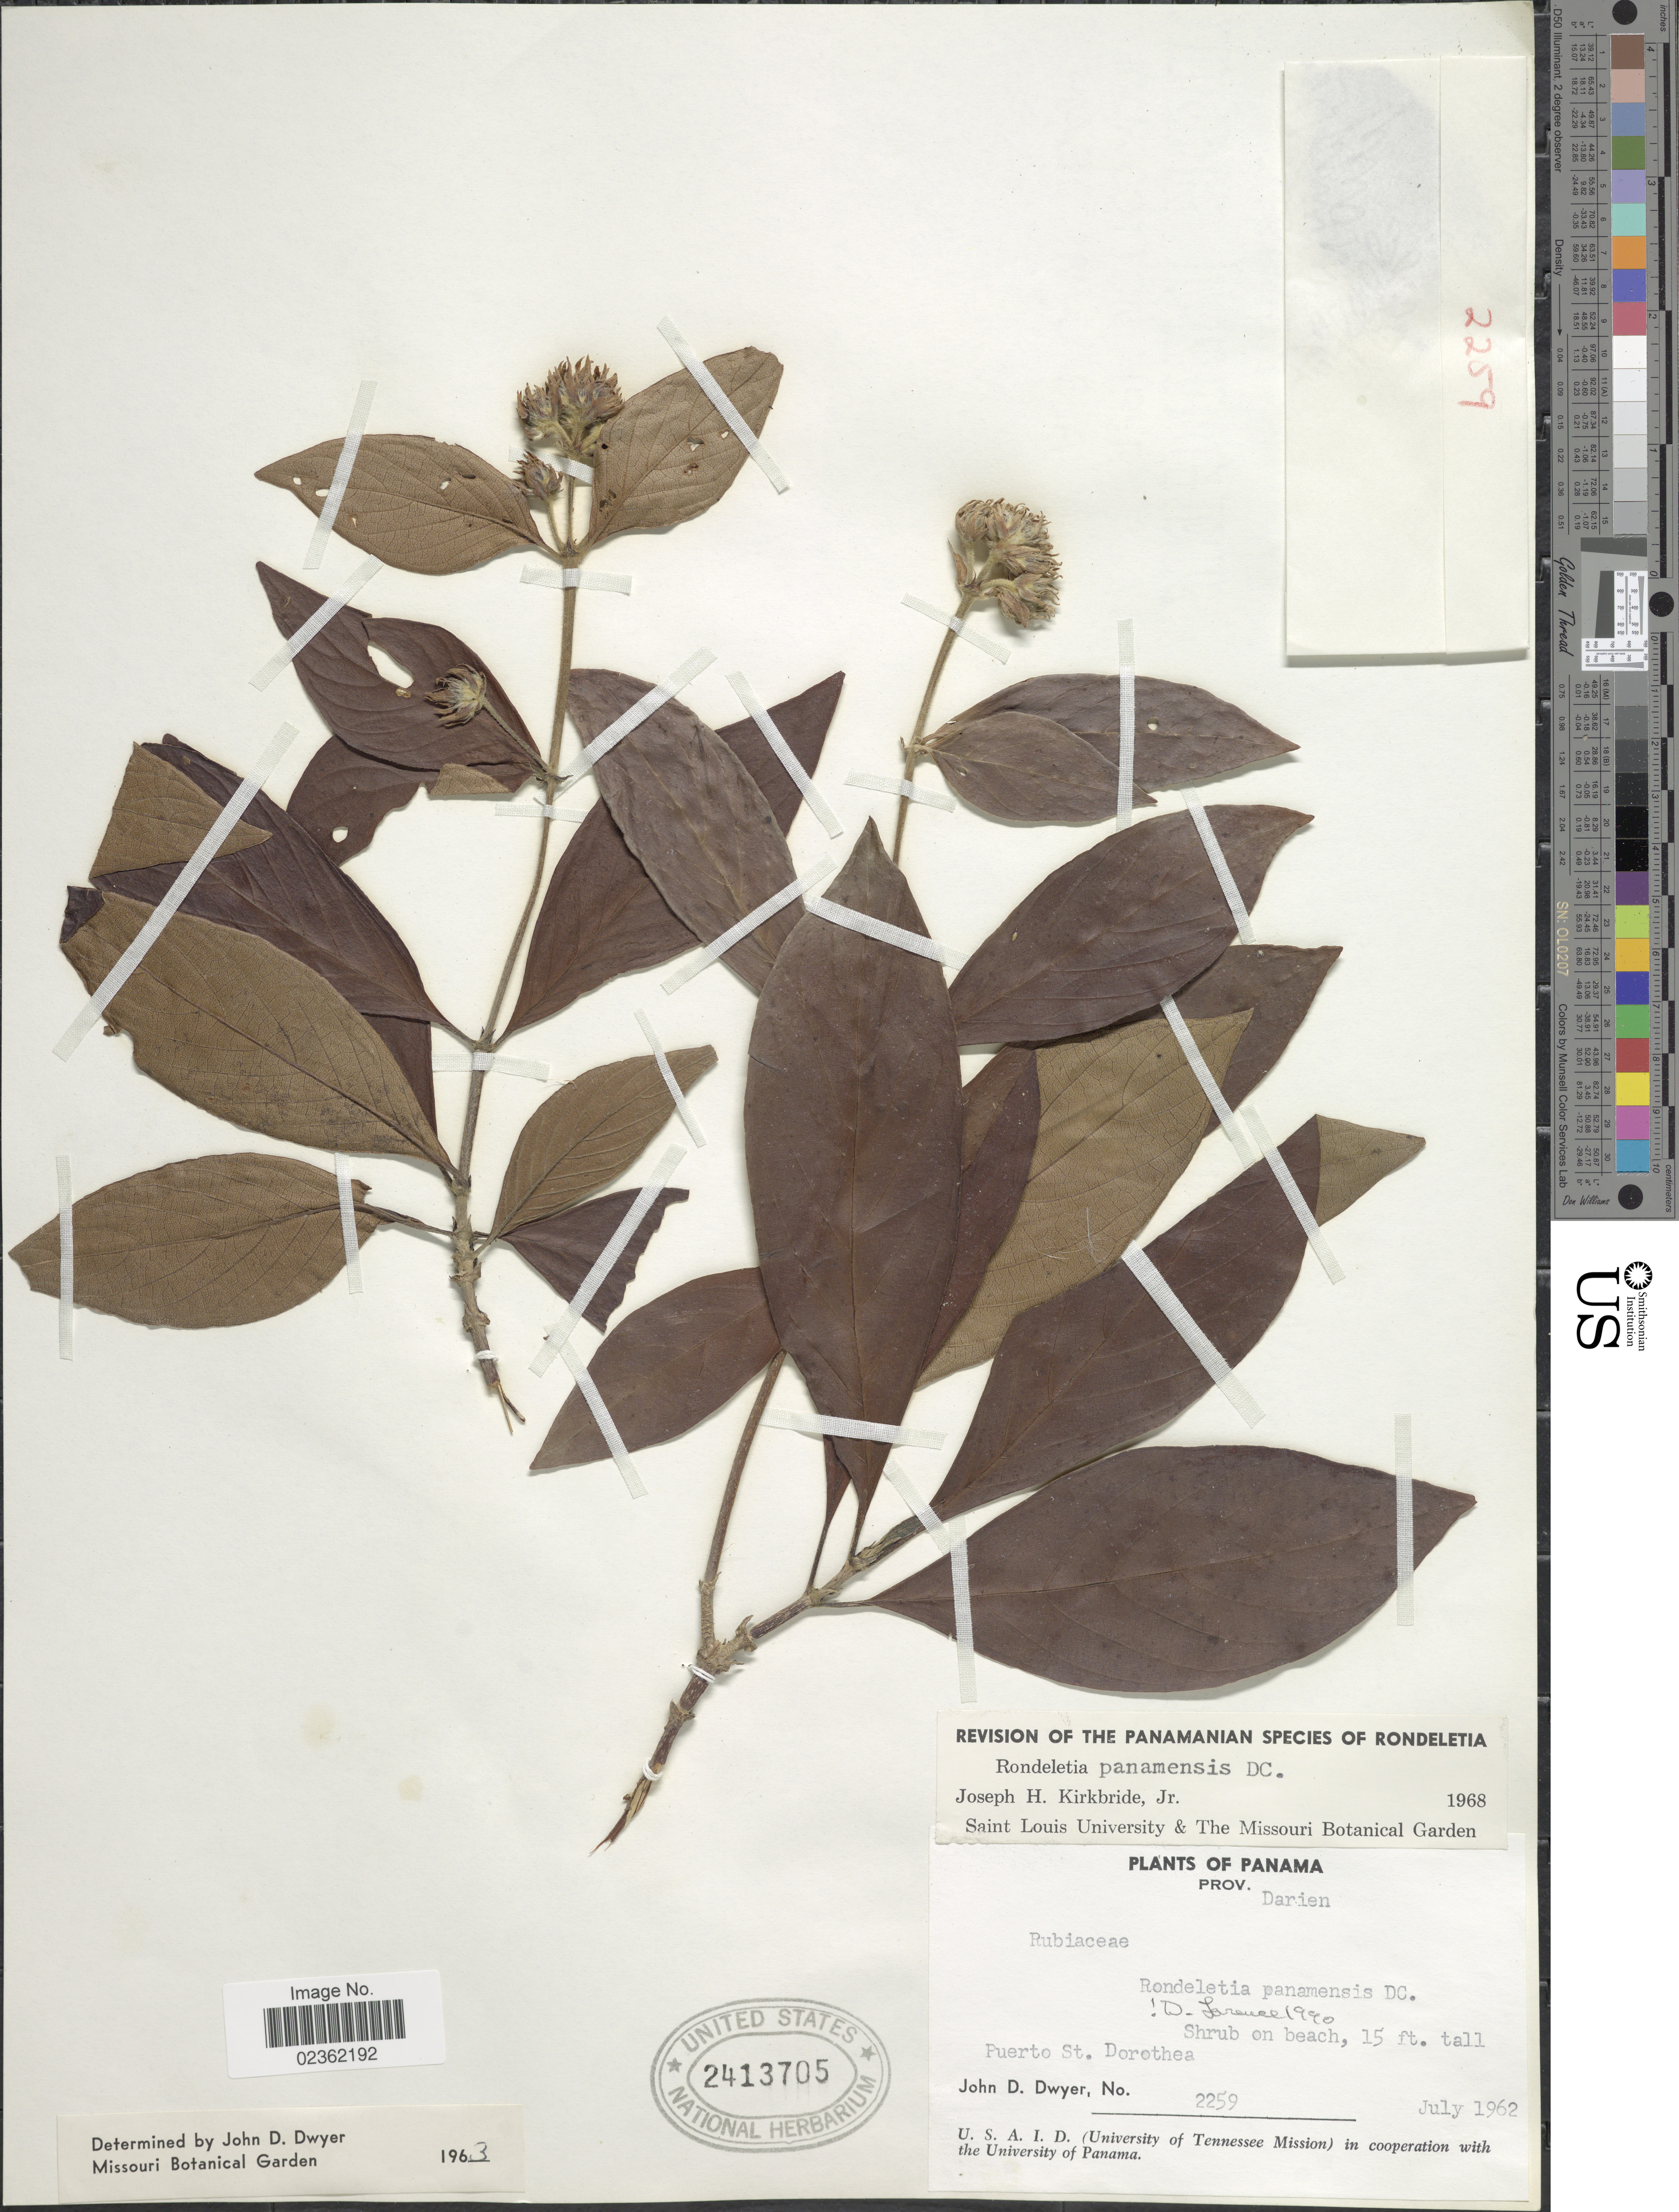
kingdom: Plantae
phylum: Tracheophyta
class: Magnoliopsida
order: Gentianales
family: Rubiaceae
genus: Rondeletia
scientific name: Rondeletia panamensis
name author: DC.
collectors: J. D. Dwyer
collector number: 2259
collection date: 1962-07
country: Panama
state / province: Darién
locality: On beach, Puerto St. Dorothea.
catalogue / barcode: US 2413705